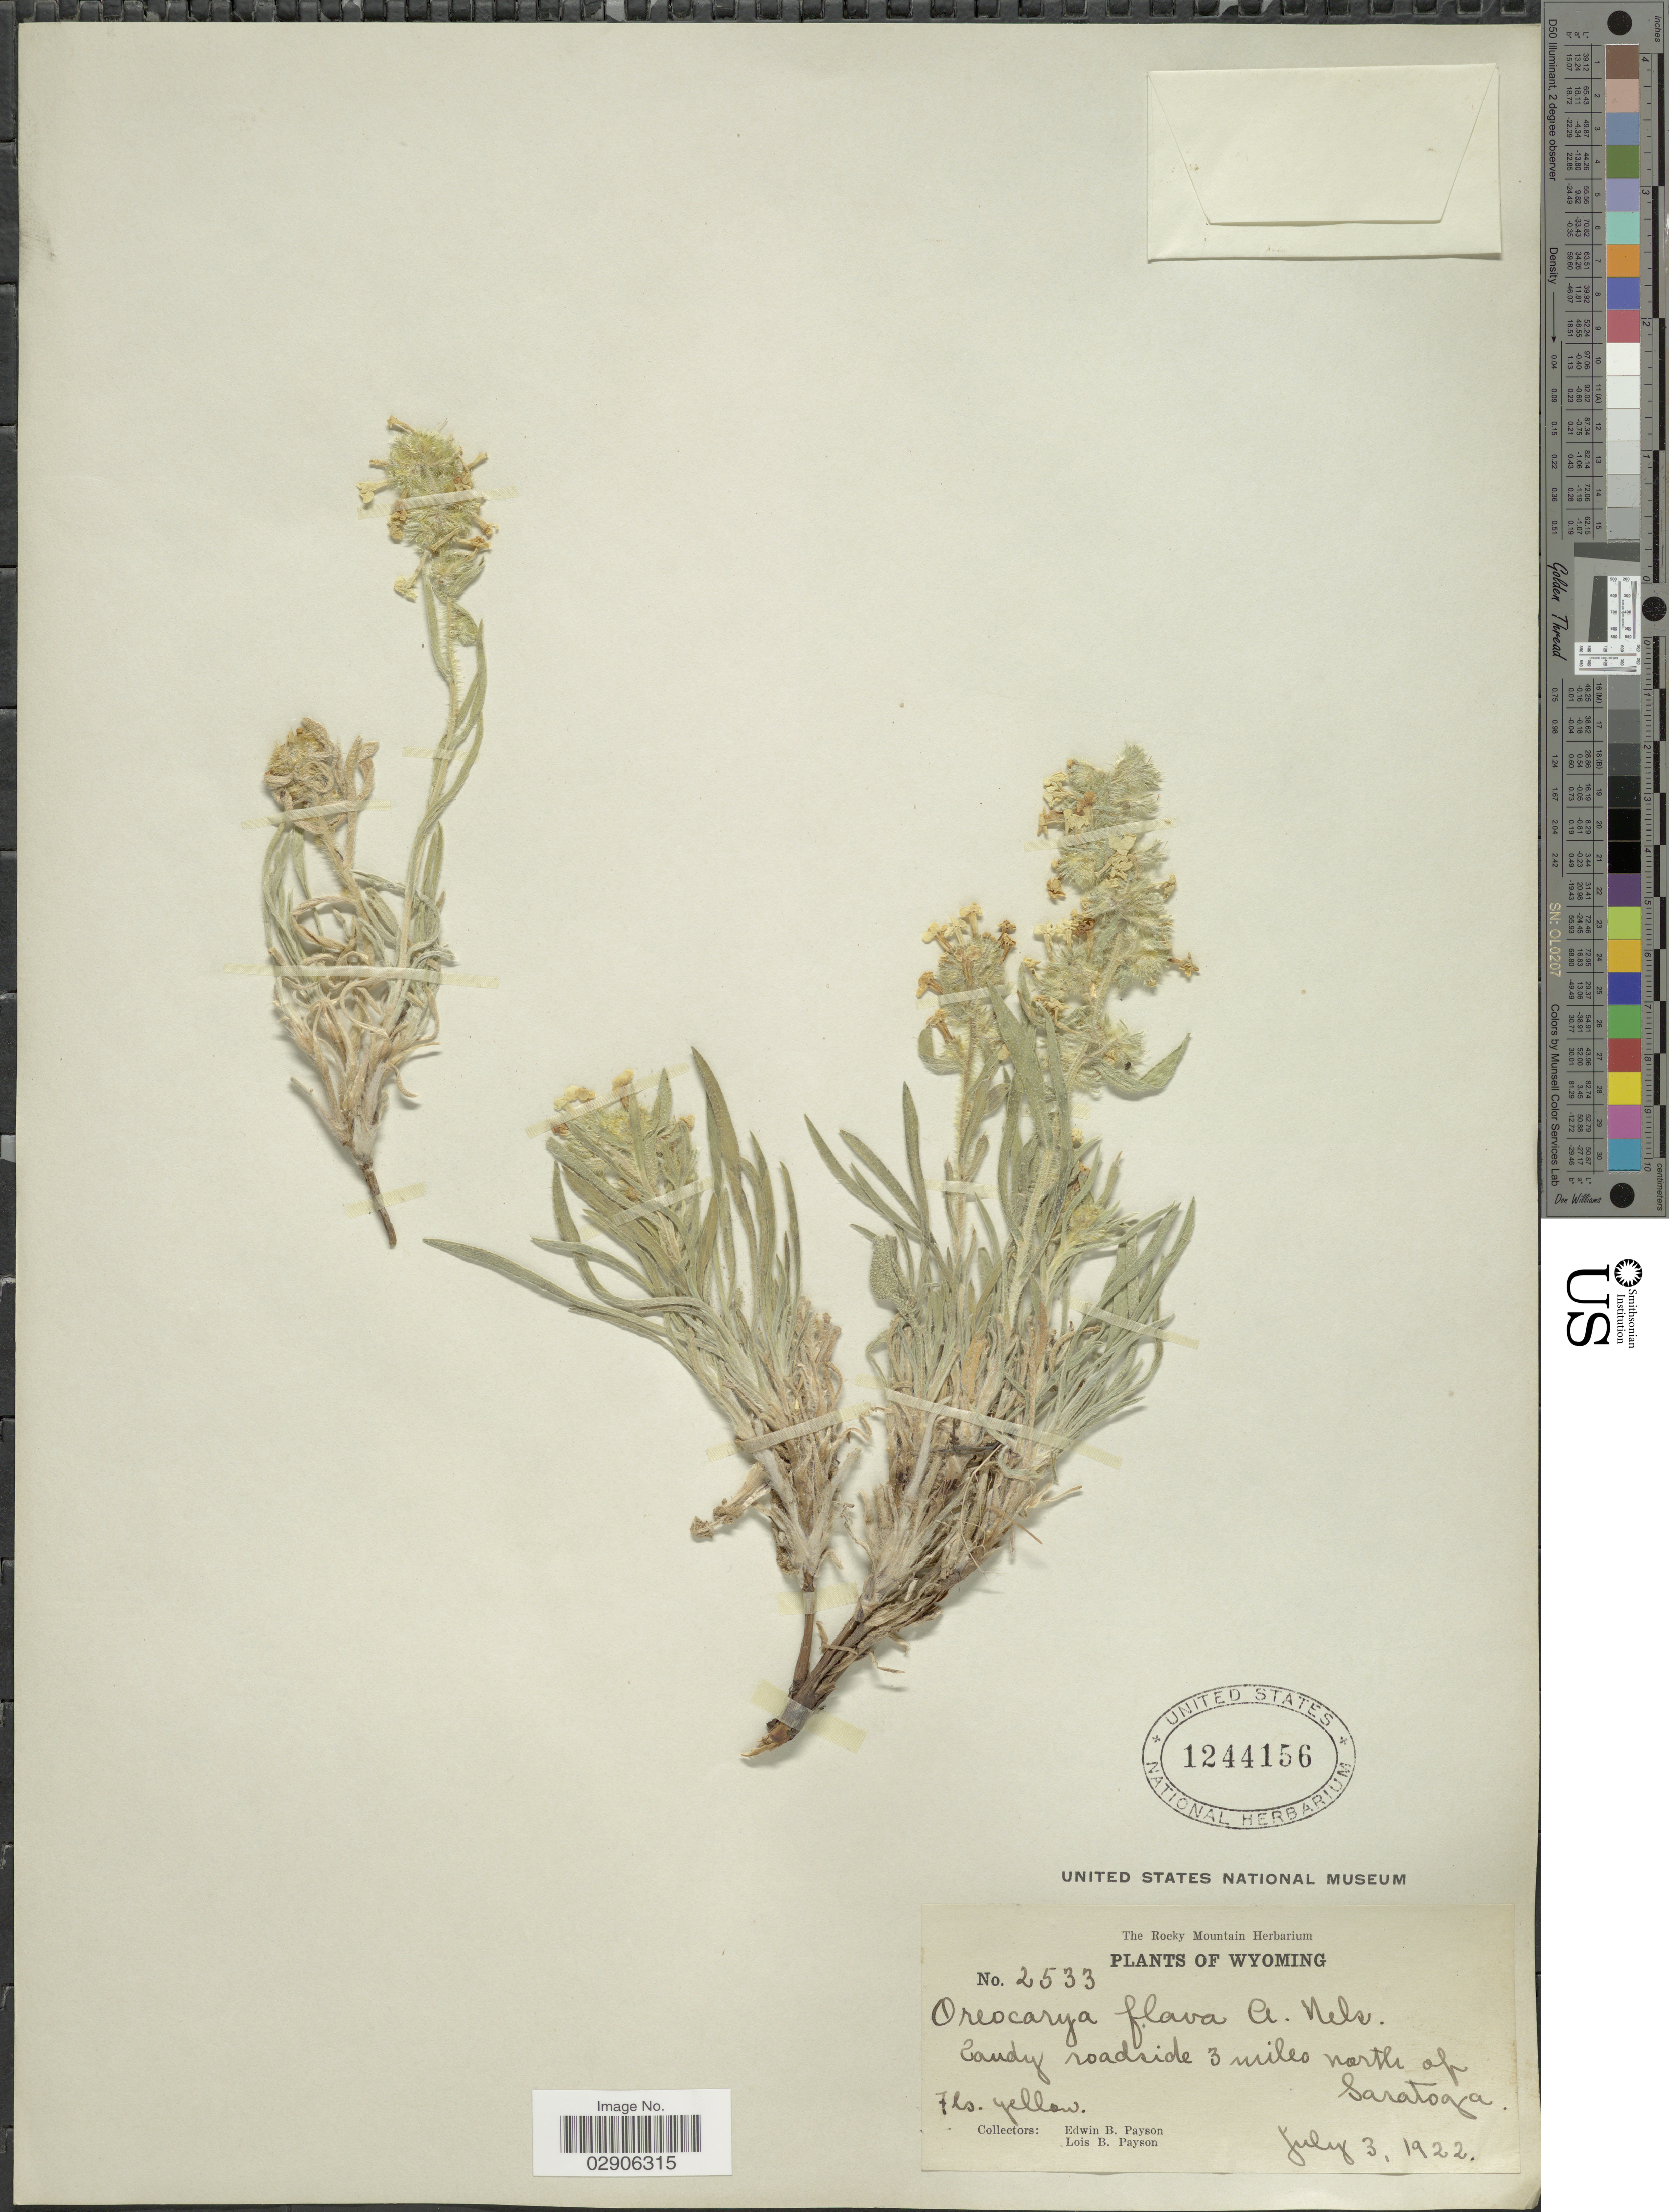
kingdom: Plantae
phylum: Tracheophyta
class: Magnoliopsida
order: Boraginales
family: Boraginaceae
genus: Oreocarya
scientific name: Oreocarya flava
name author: A. Nelson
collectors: E. B. Payson & L. Payson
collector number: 2533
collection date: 1922-07-03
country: United States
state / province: Wyoming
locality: Sandy roadside 3 miles north of Saratoga.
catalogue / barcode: US 1244156